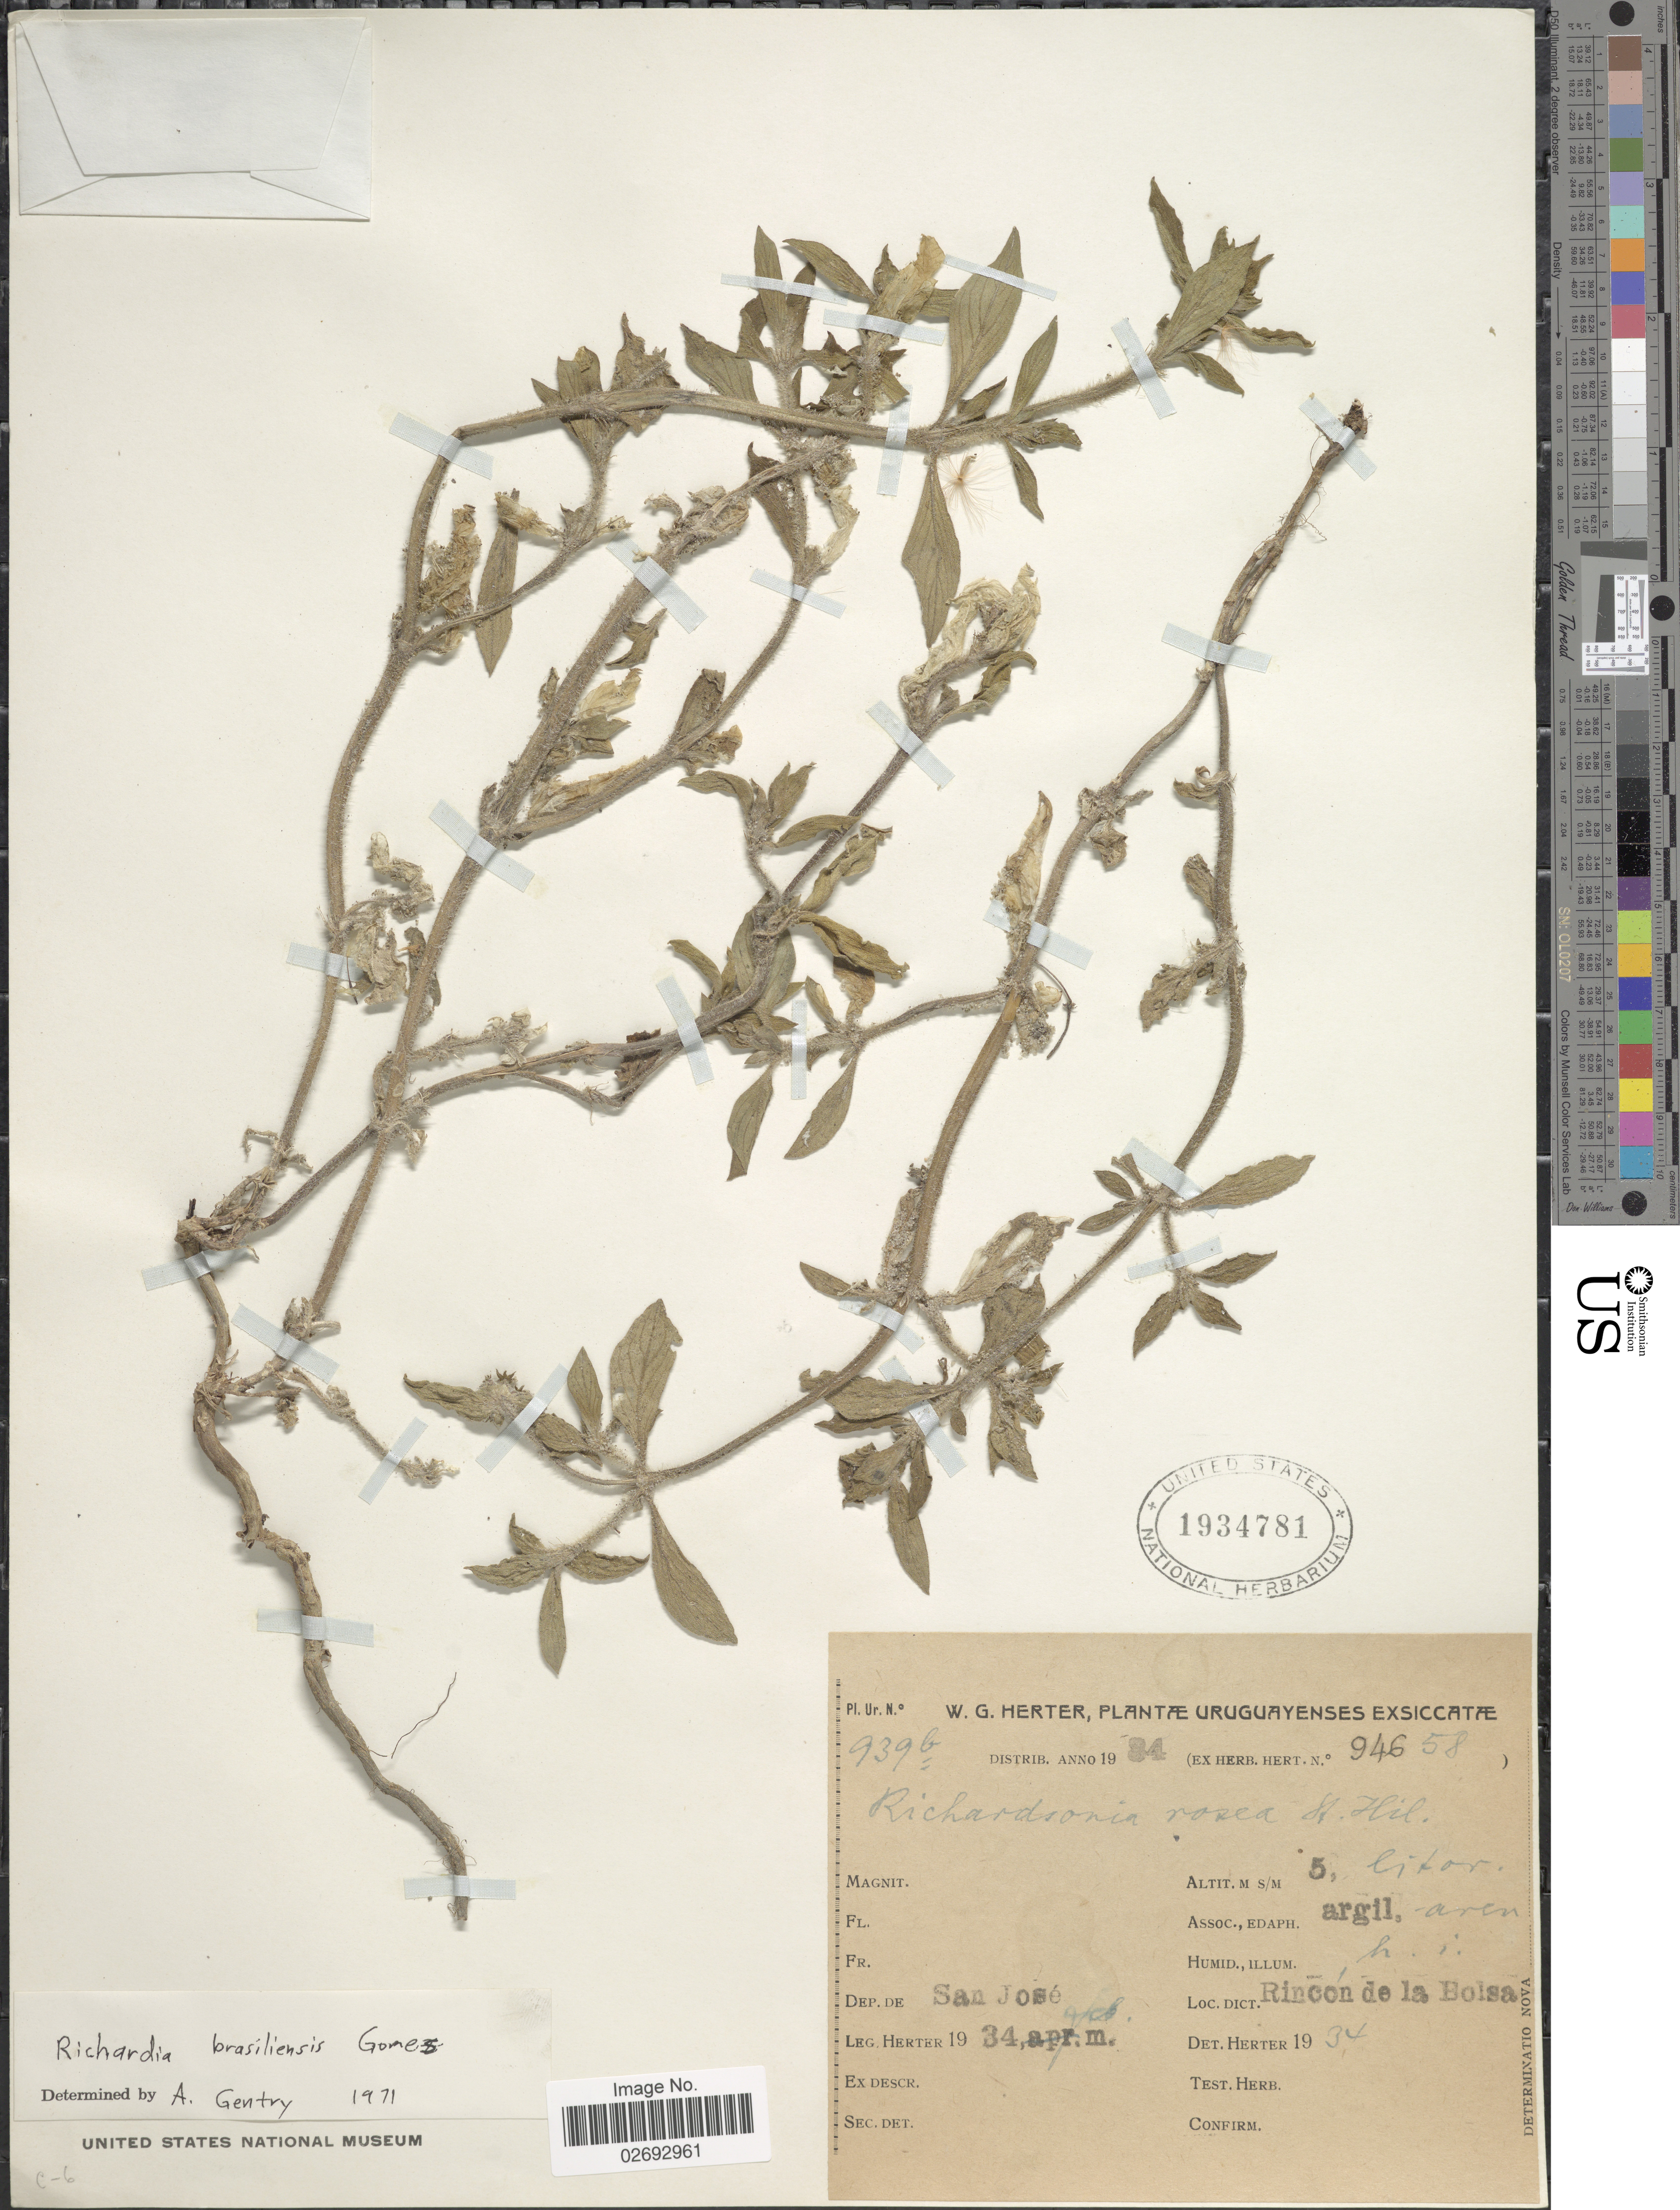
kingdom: Plantae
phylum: Tracheophyta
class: Magnoliopsida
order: Gentianales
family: Rubiaceae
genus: Richardia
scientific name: Richardia brasiliensis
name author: Gomes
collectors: W. G. Herter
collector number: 939b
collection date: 1934-07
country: Uruguay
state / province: San Jose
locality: Rincon de la Boisa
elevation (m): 5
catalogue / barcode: US 1934781